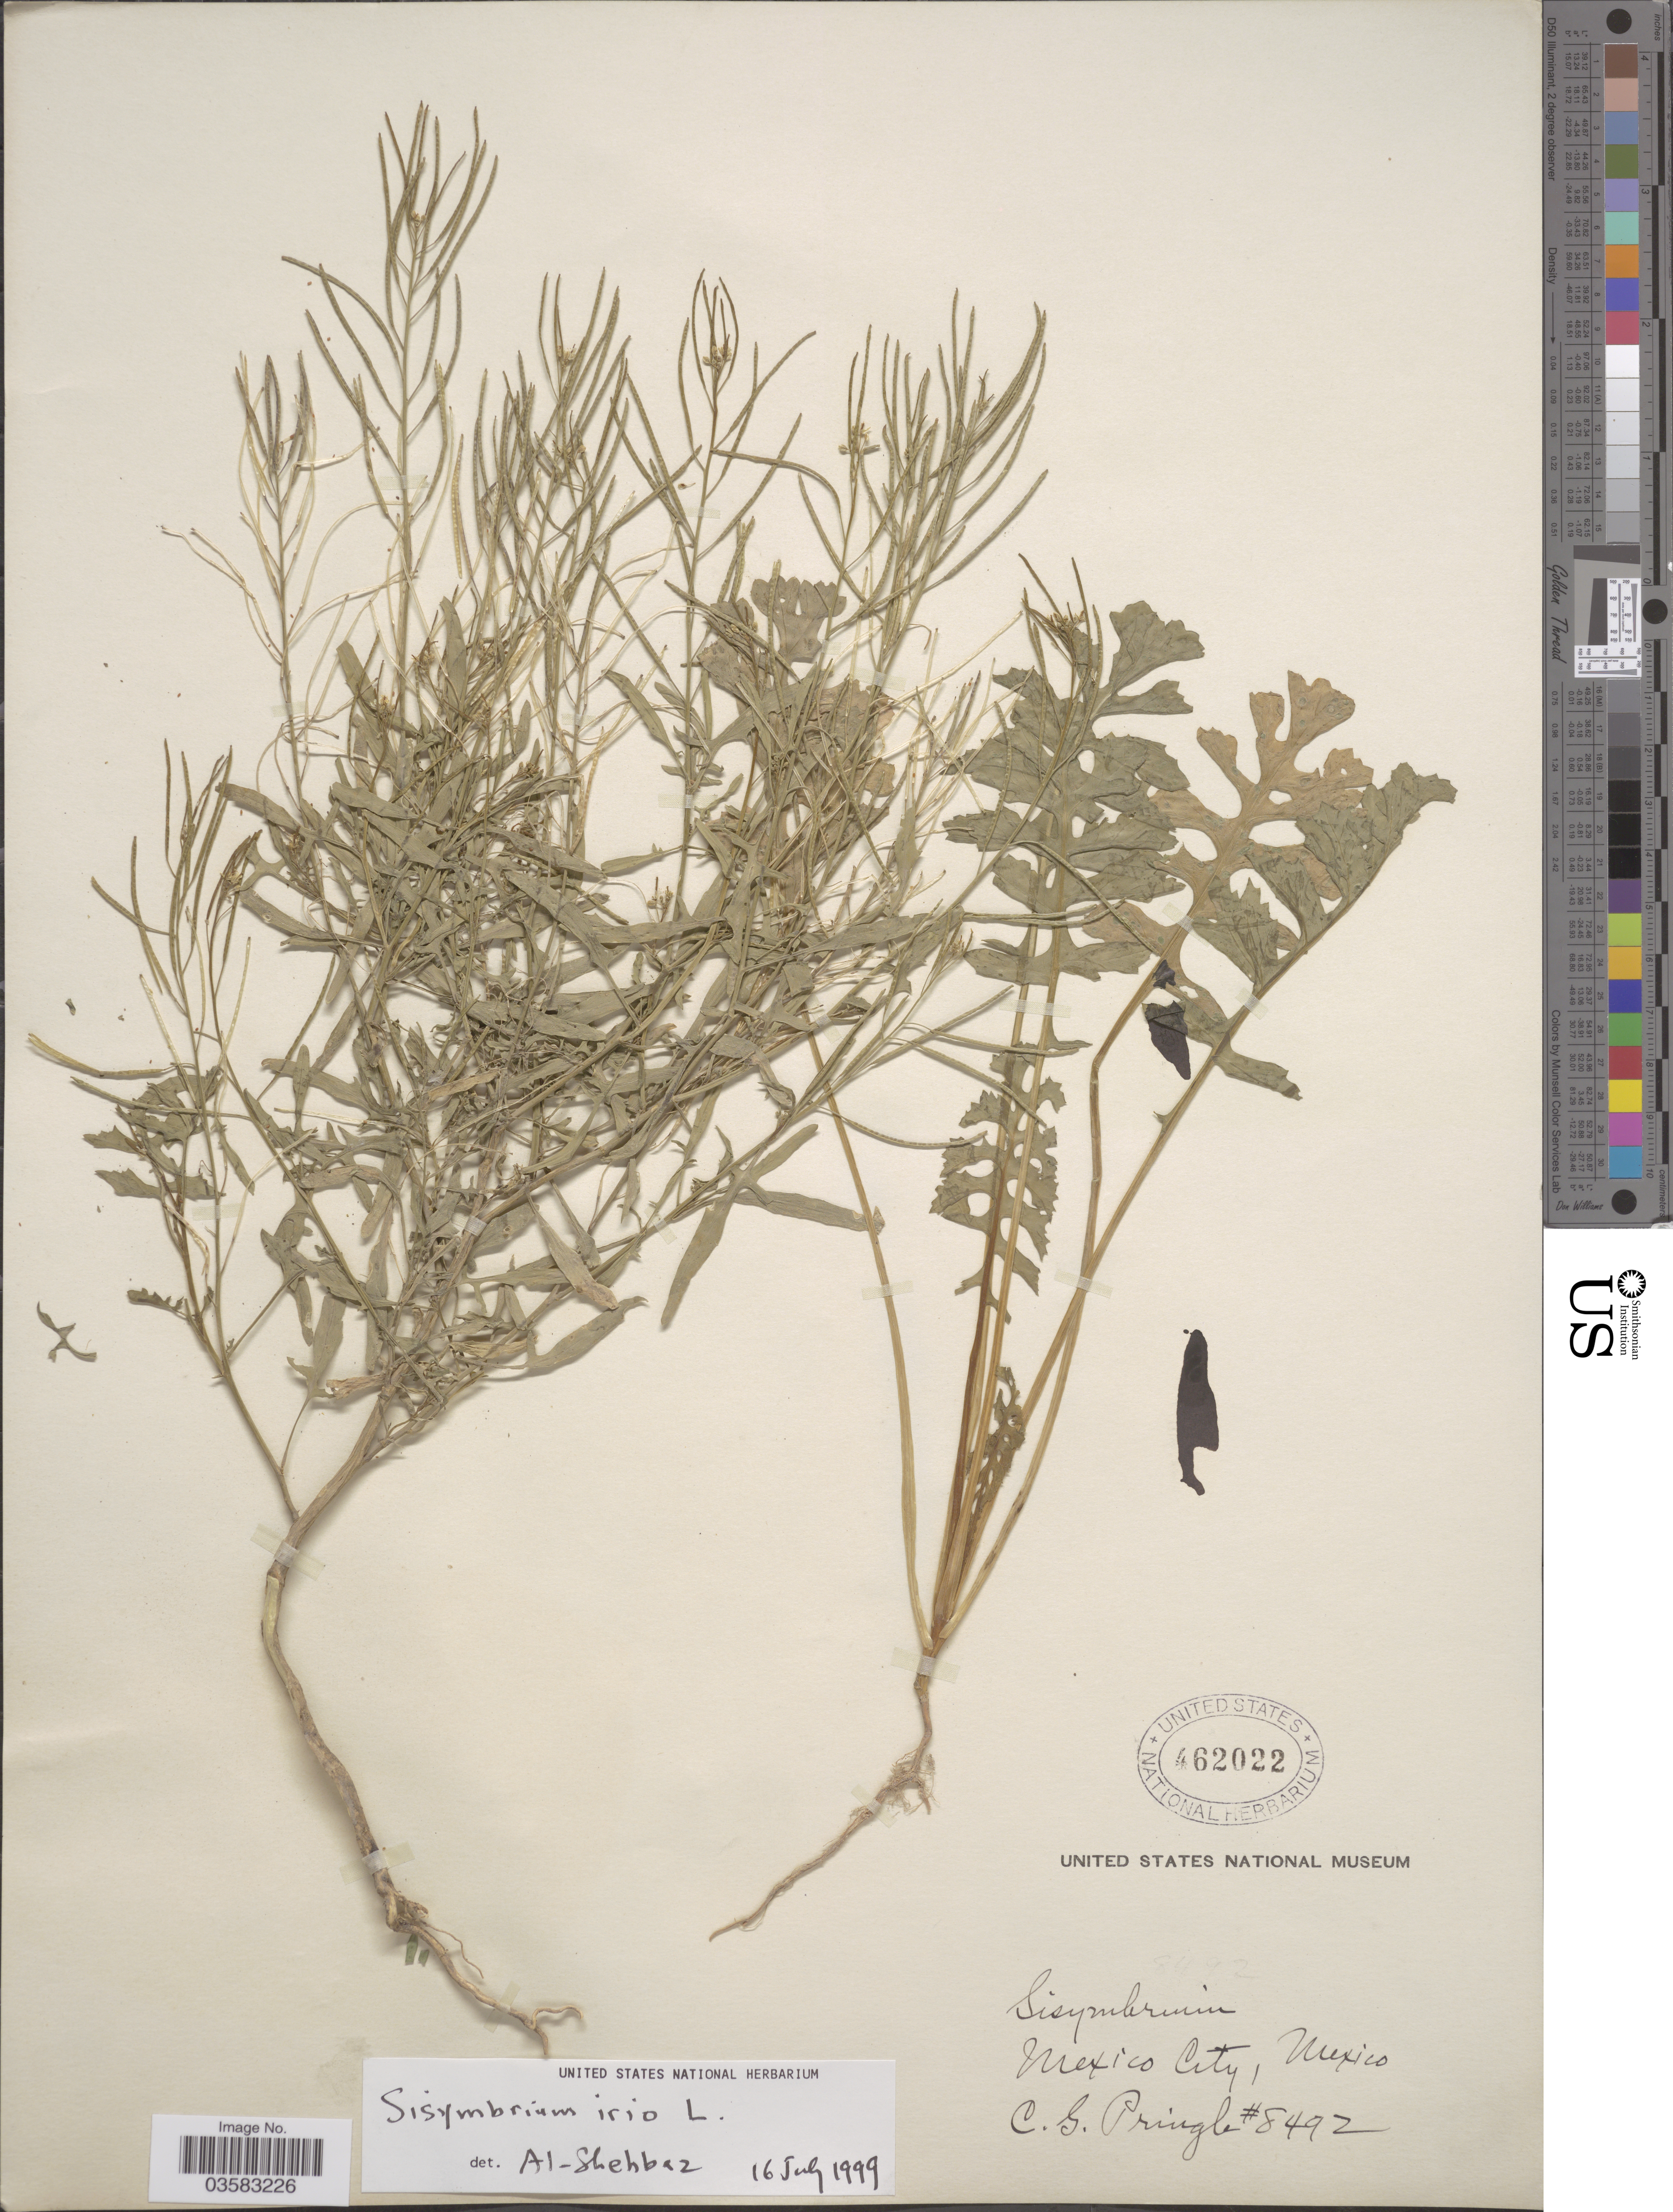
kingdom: Plantae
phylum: Tracheophyta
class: Magnoliopsida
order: Brassicales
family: Brassicaceae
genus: Sisymbrium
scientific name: Sisymbrium irio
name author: L.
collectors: C. G. Pringle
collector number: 8492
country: Mexico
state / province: México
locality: Mexico City.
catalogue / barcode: US 462022